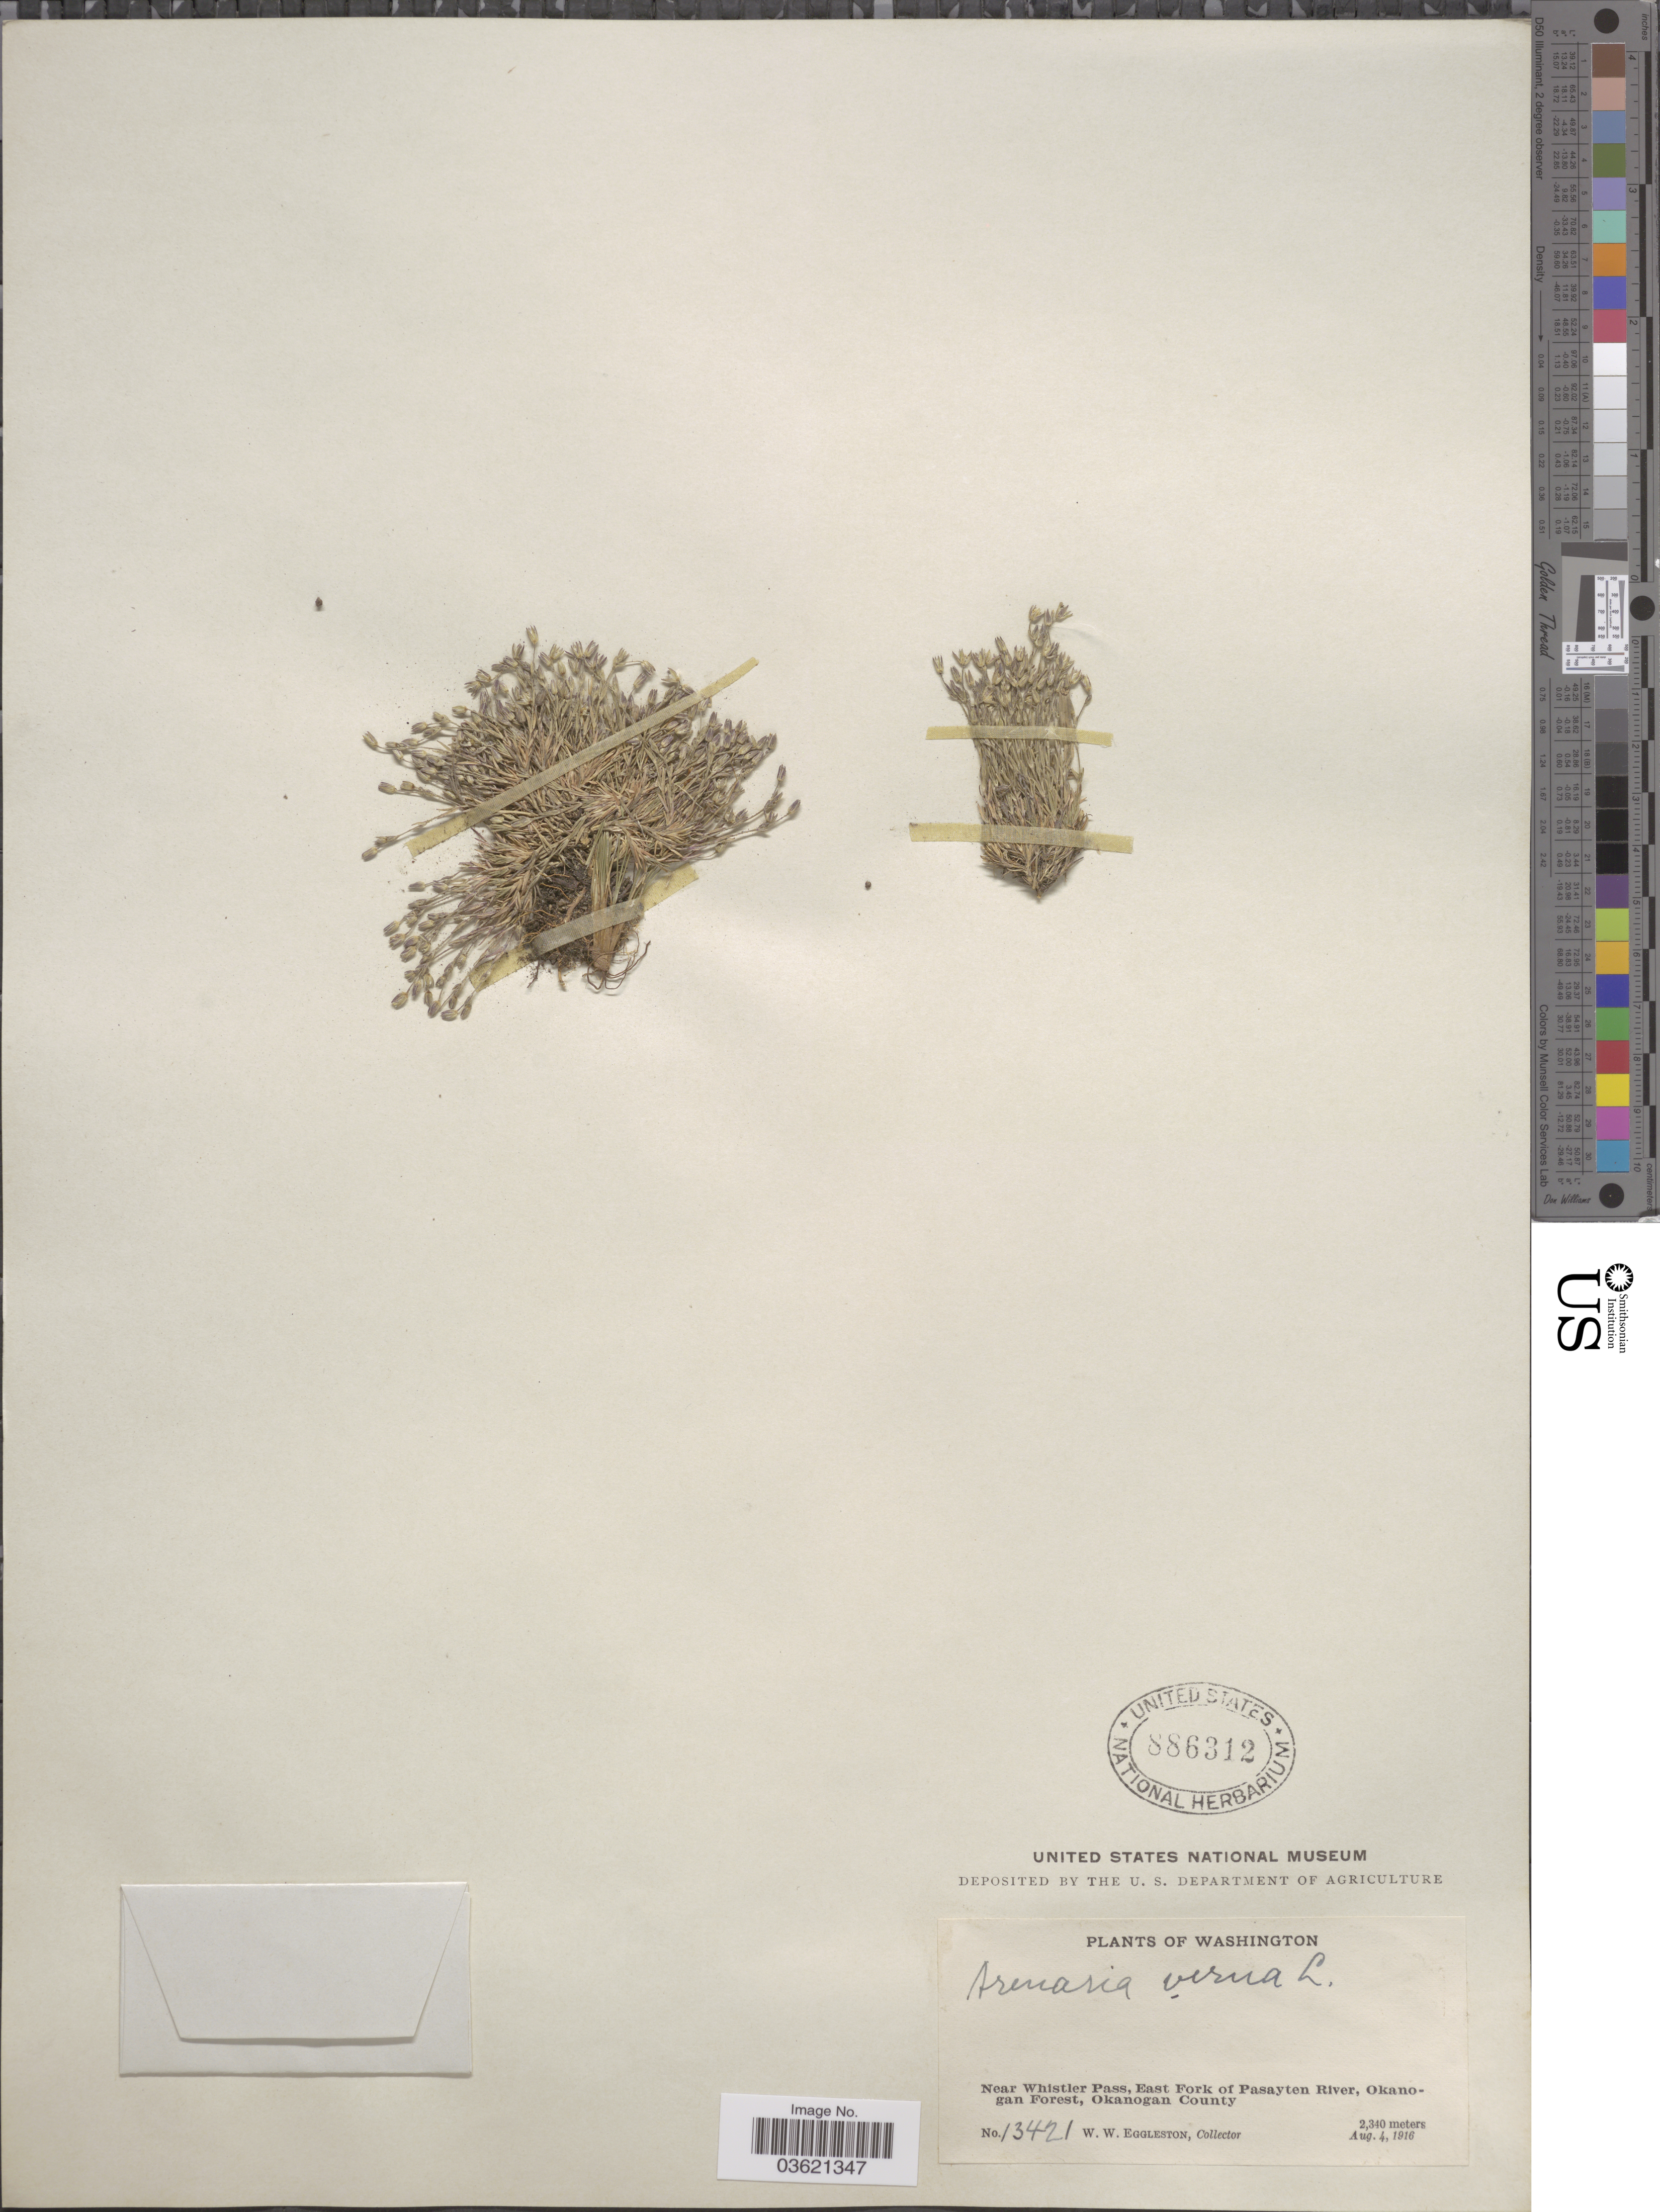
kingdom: Plantae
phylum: Tracheophyta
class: Magnoliopsida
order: Caryophyllales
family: Caryophyllaceae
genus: Arenaria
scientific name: Arenaria verna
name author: L.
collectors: W. W. Eggleston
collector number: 13421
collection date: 1916-08-04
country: United States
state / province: Washington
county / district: Okanogan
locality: Near Whistler Pass, East Fork of Pasayten River, Okanogan Forest, Okanogan County.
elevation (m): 2340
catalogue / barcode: US 886312